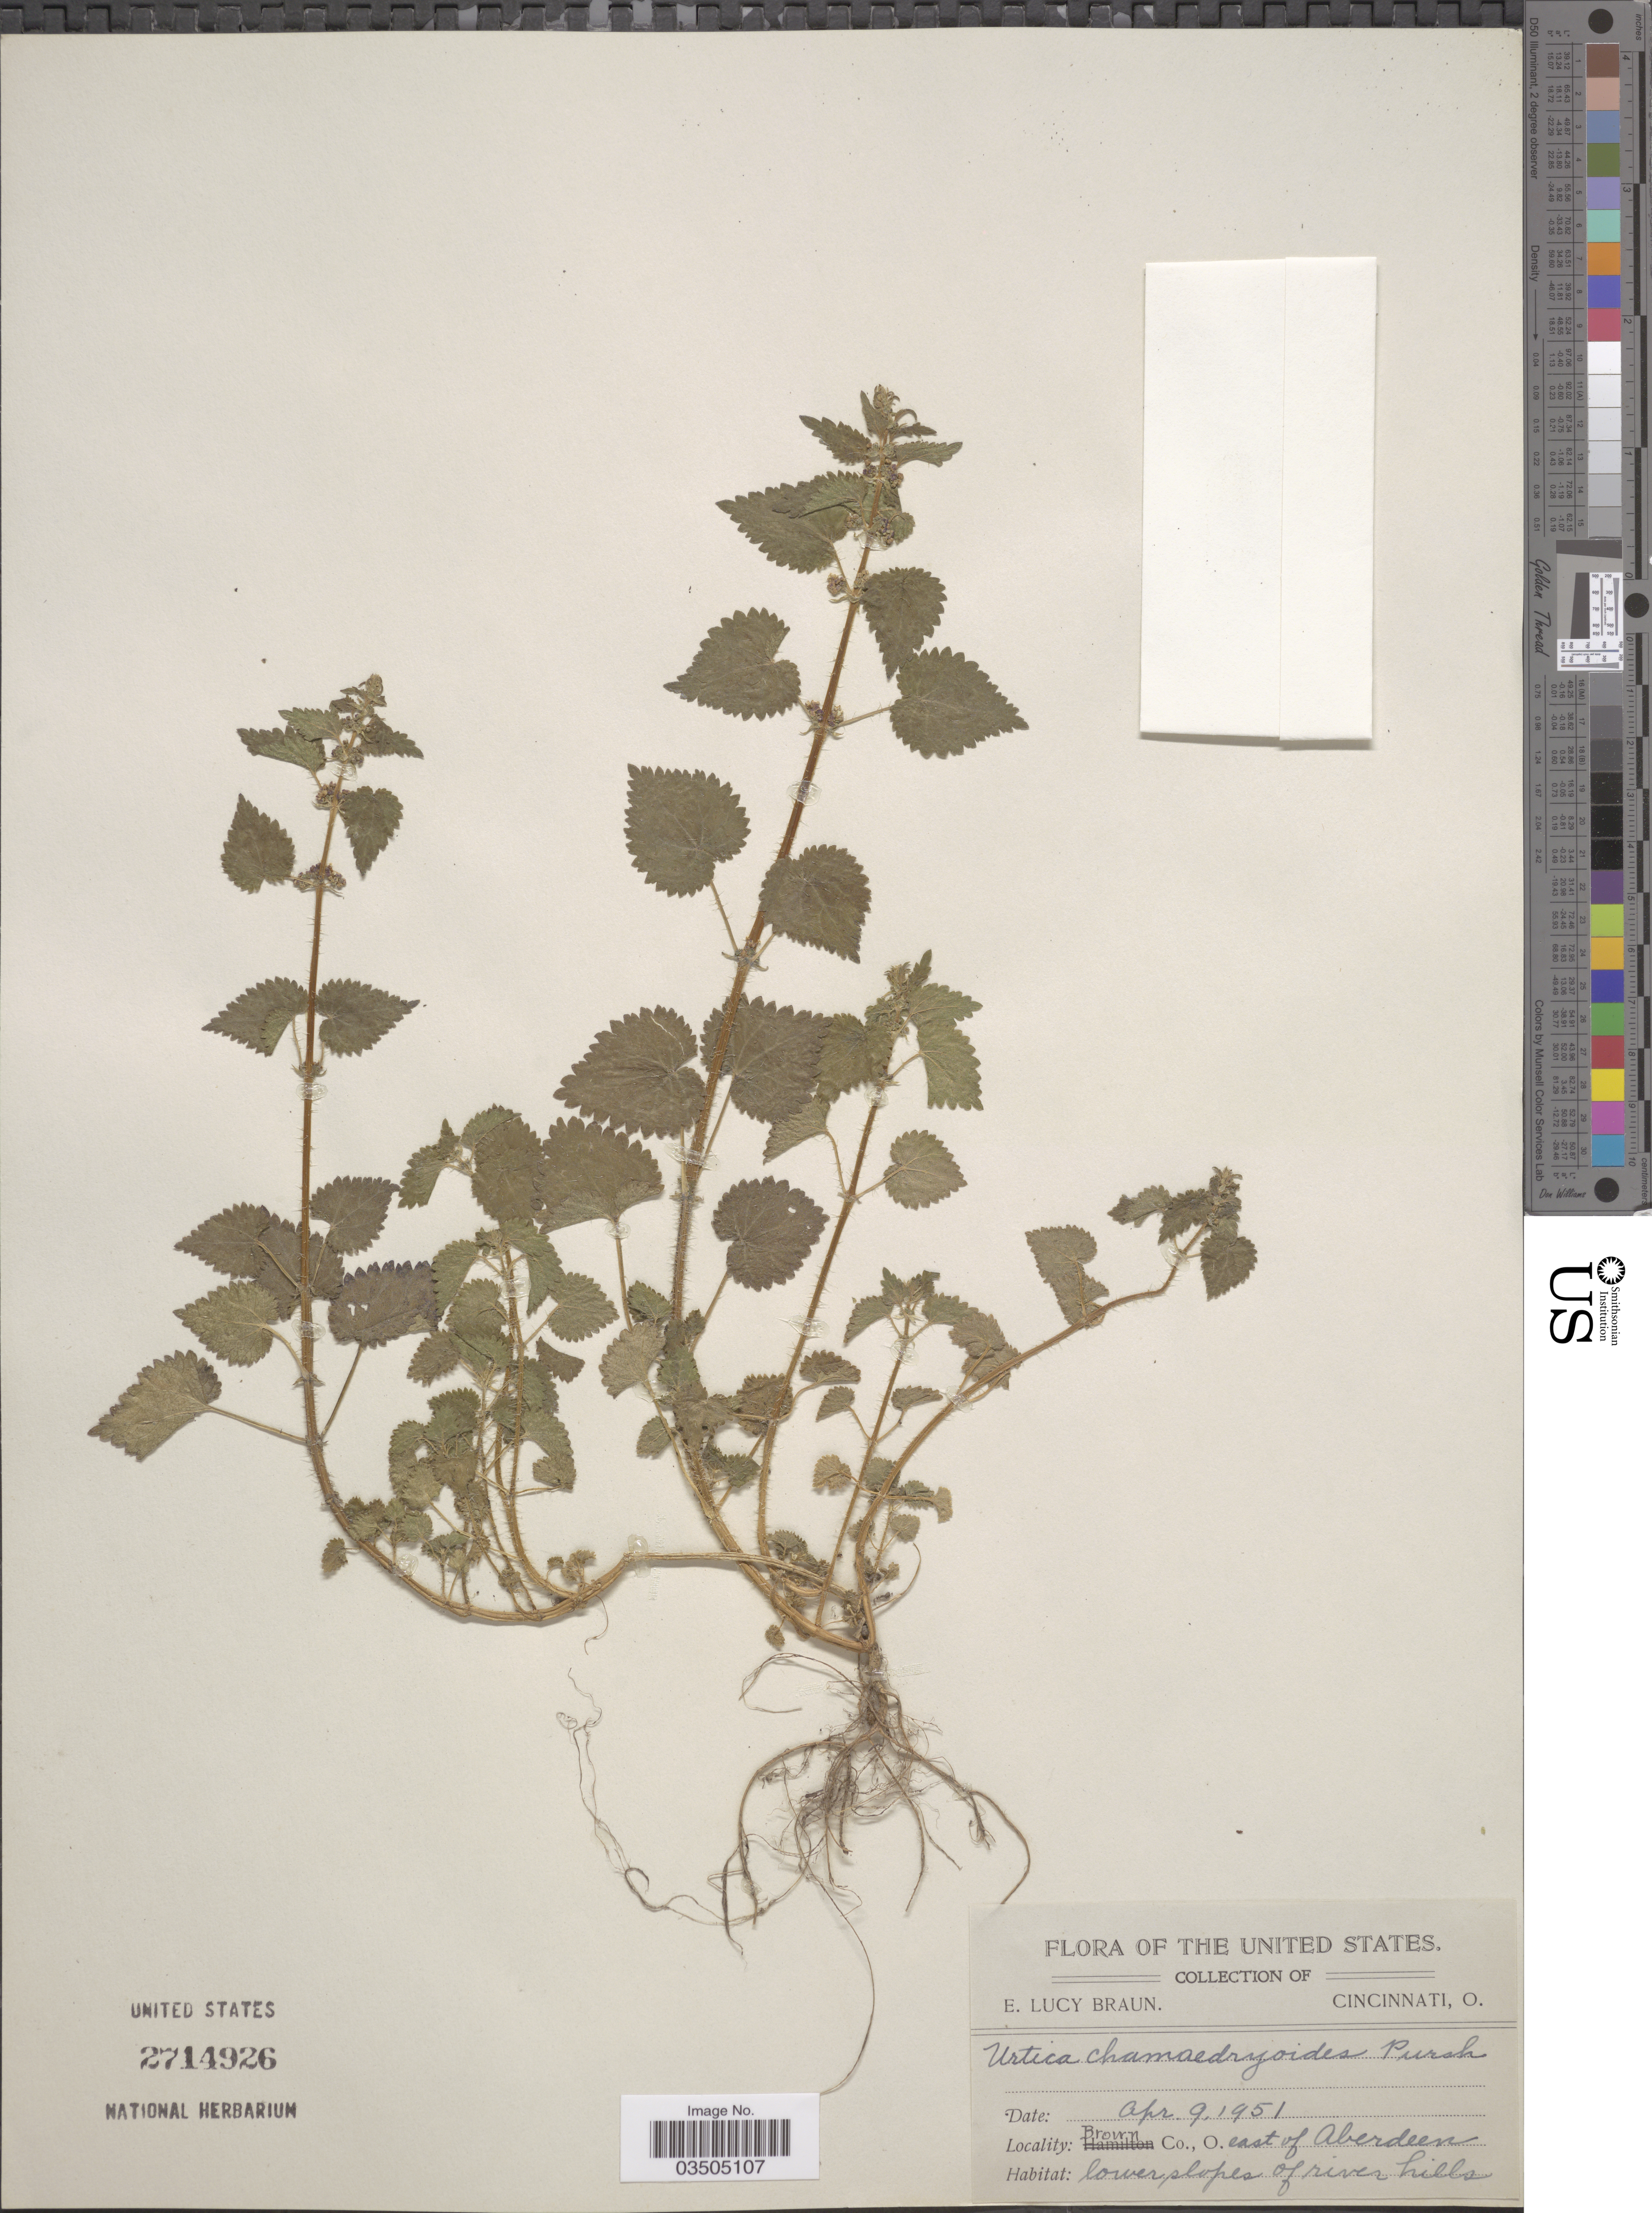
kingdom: Plantae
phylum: Tracheophyta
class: Magnoliopsida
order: Rosales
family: Urticaceae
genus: Urtica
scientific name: Urtica chamaedryoides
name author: Pursh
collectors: E. L. Braun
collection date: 1951-04-09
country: United States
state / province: Ohio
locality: Brown Co. East of Aberdeen.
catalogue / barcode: US 2714926